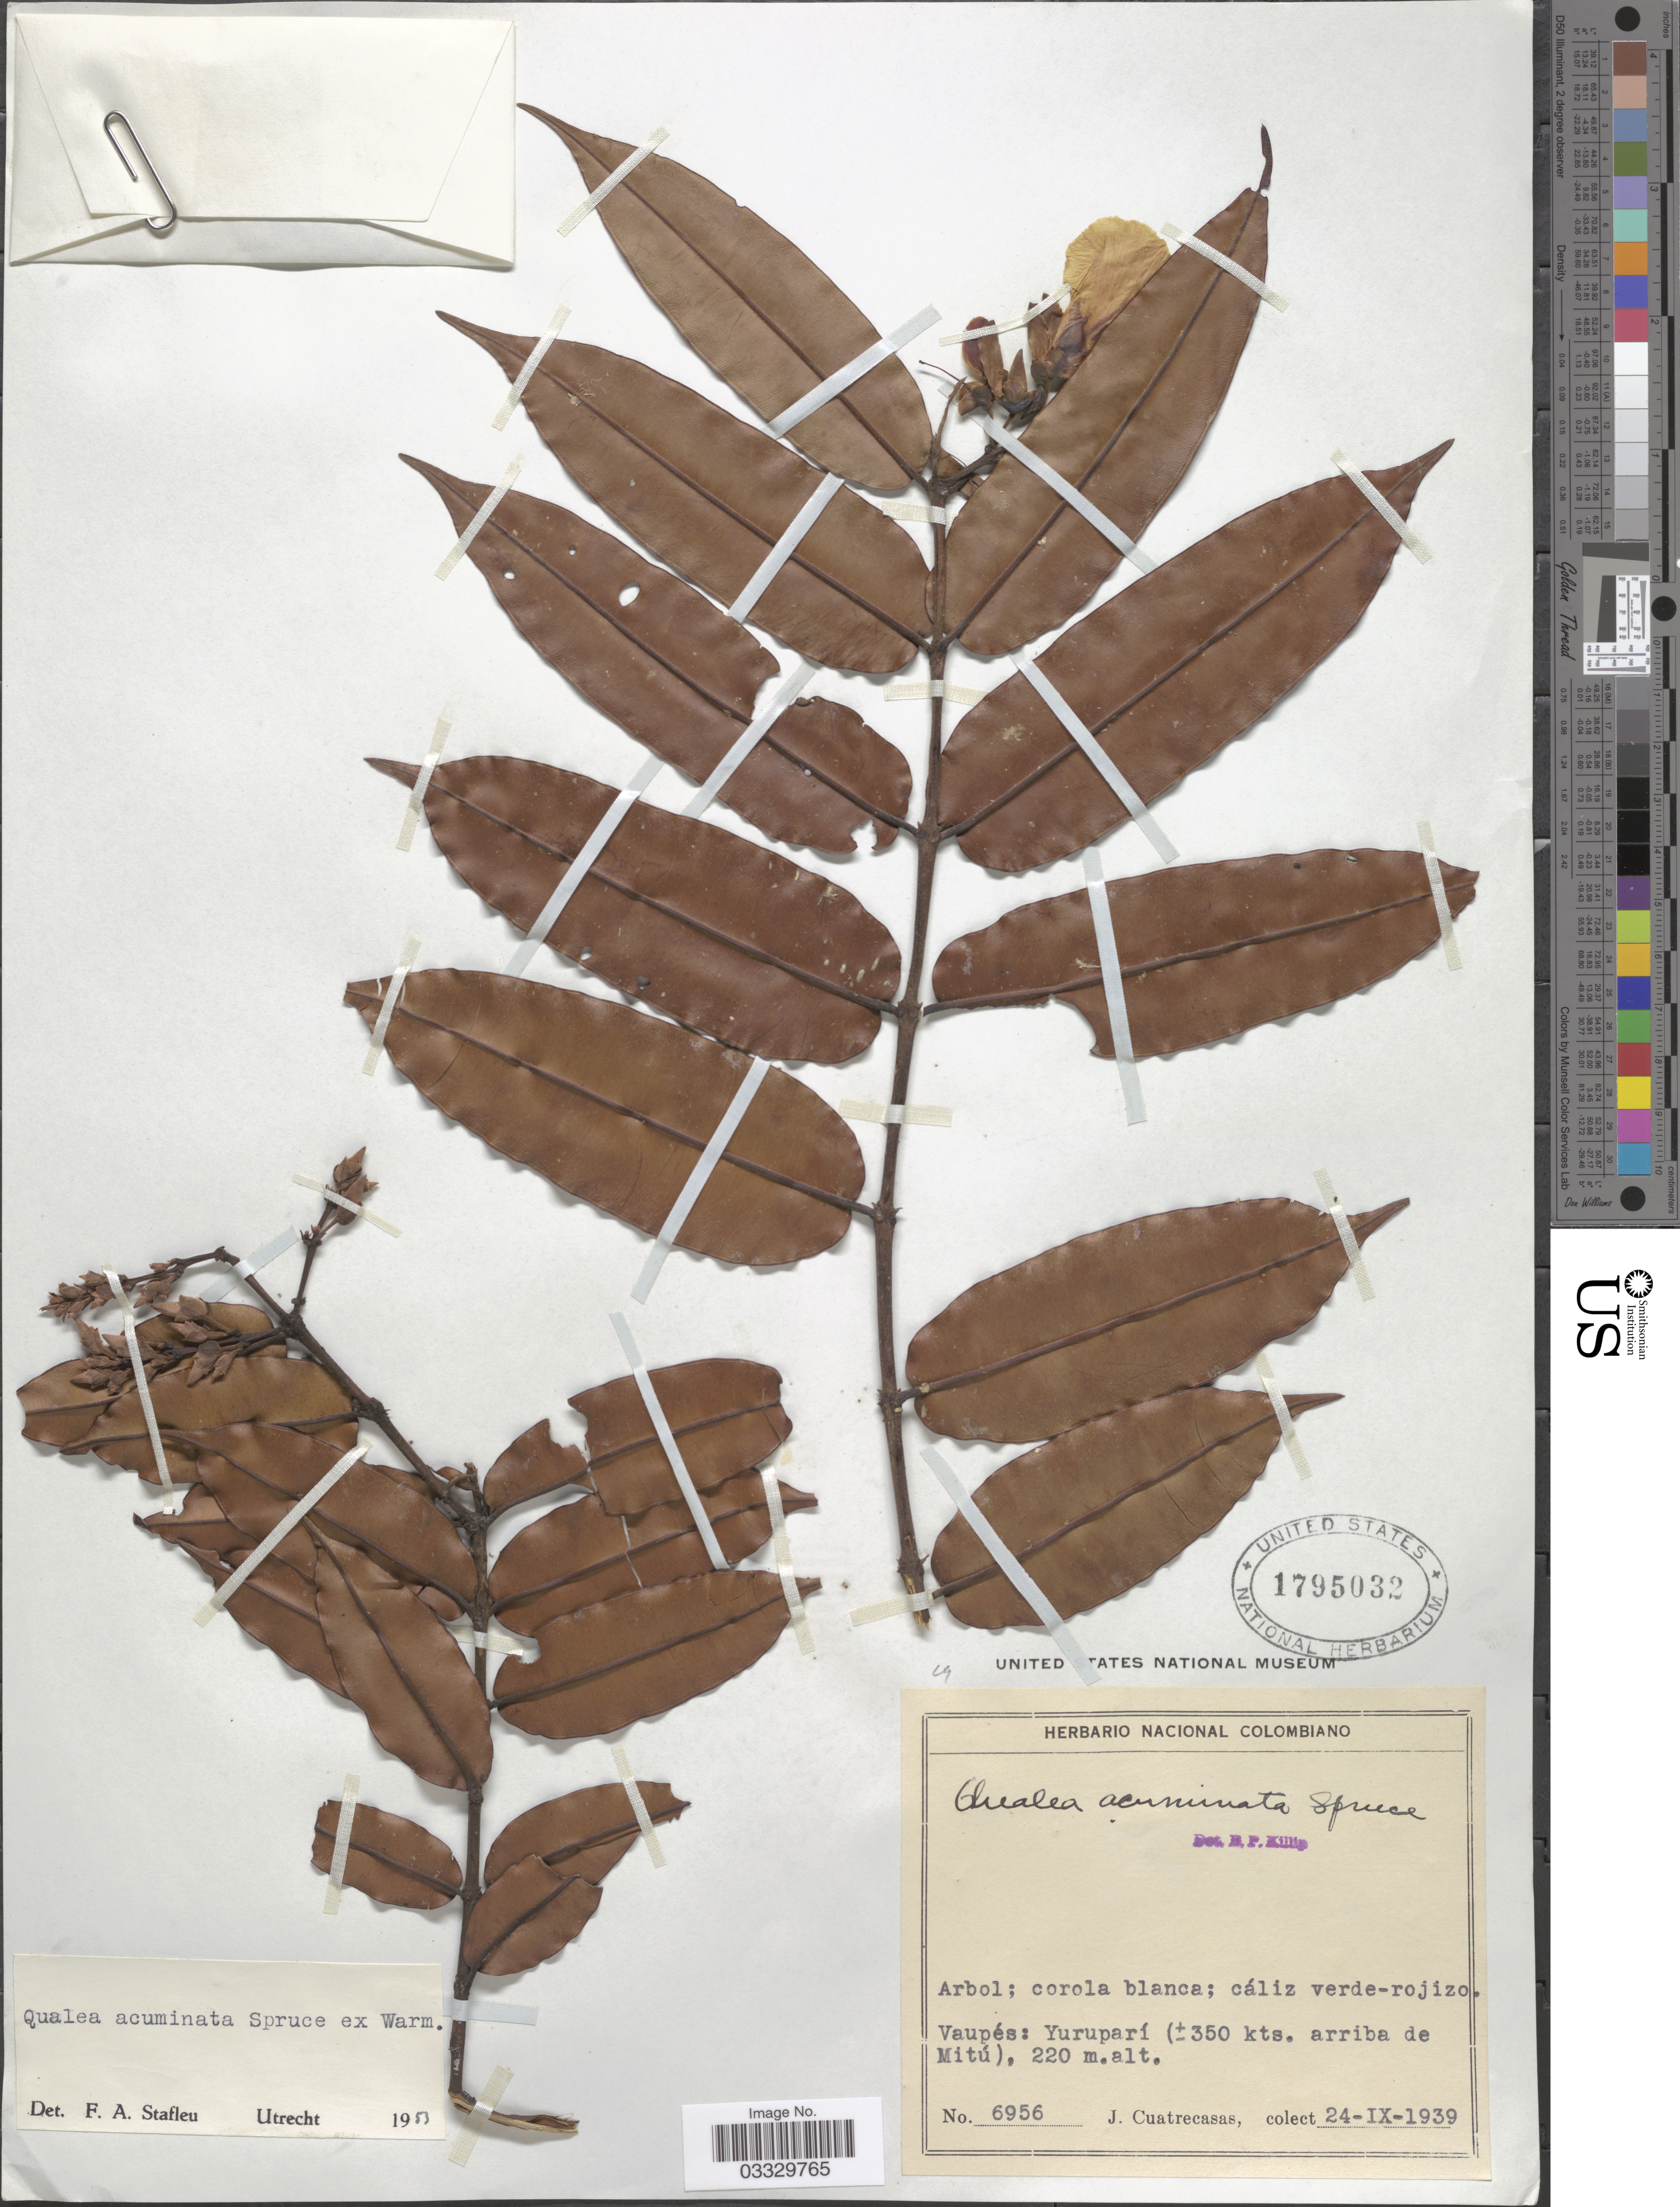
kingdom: Plantae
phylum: Tracheophyta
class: Magnoliopsida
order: Myrtales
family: Vochysiaceae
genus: Qualea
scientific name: Qualea acuminata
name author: Spruce ex Warm.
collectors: J. Cuatrecasas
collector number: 6956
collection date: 1939-09-24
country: Colombia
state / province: Vaupés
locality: Yuruparí (± 350 kts. arriba de Mitú).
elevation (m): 220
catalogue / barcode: US 1795032